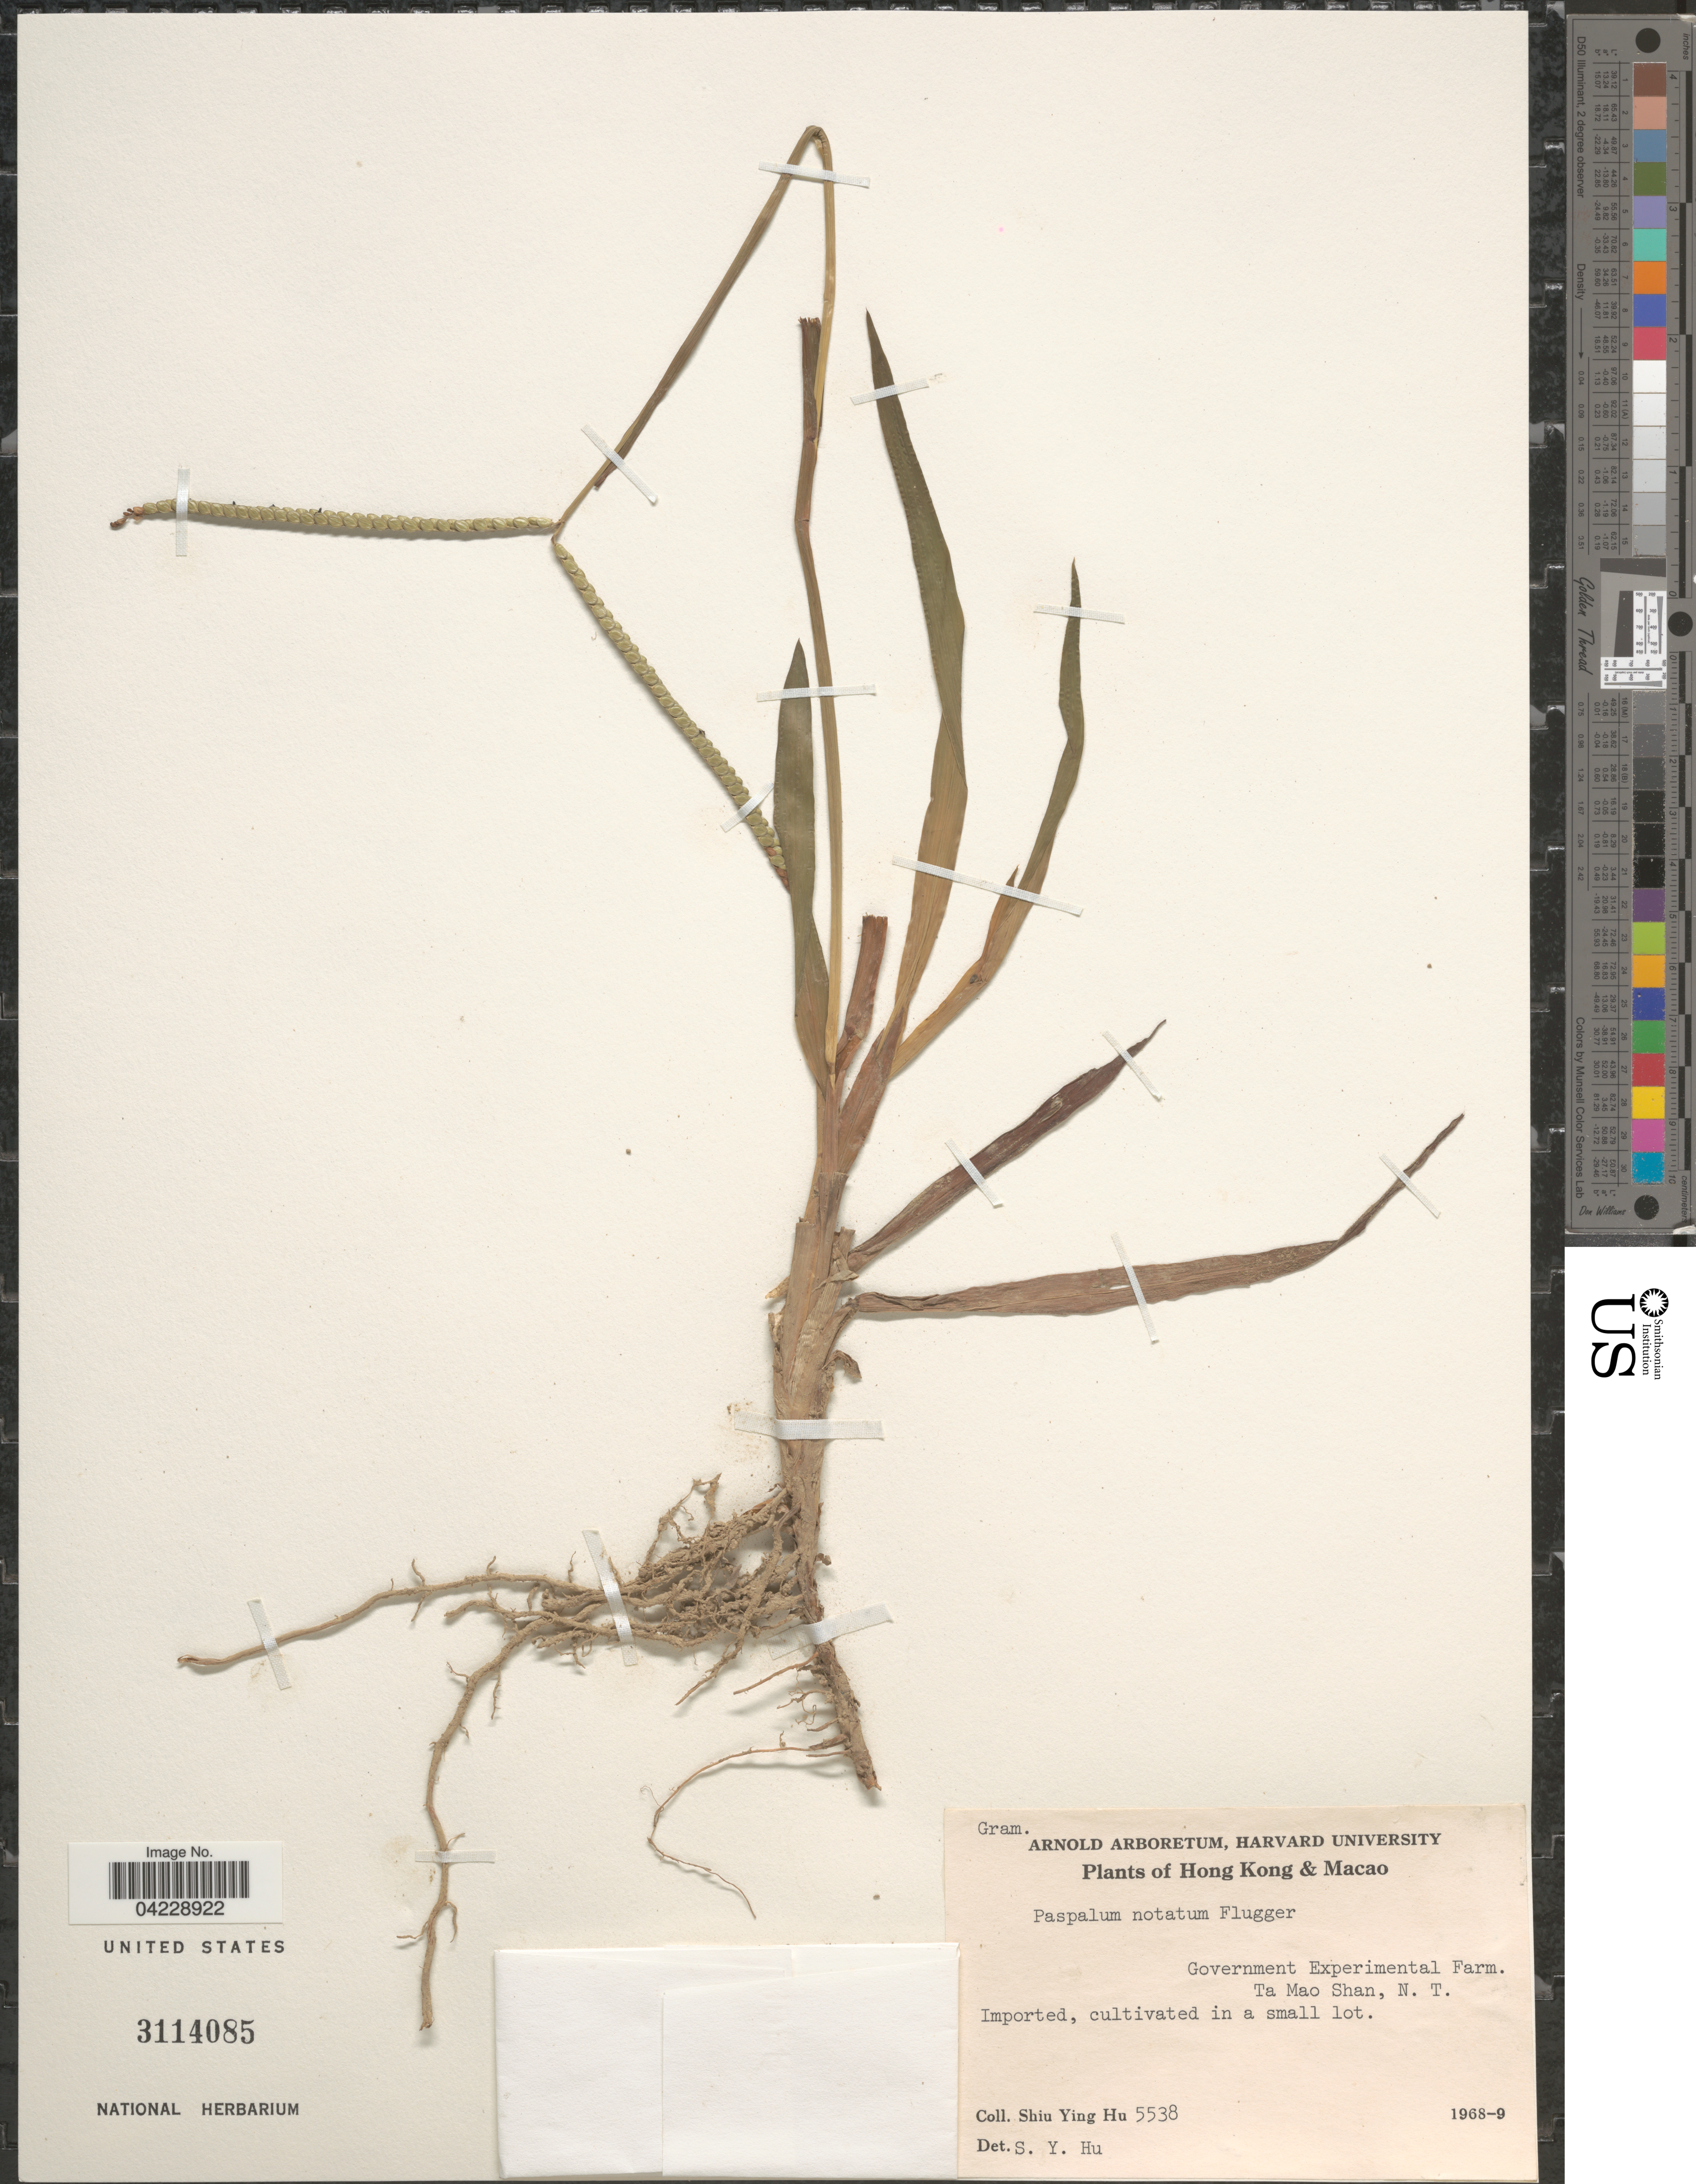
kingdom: Plantae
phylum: Tracheophyta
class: Liliopsida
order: Poales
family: Poaceae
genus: Paspalum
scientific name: Paspalum notatum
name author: Flüggé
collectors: S. Y. Hu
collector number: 5538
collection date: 1968/1969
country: China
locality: Hong Kong & Macao. Government Experimental Farm. Ta Mao Shan, N. T. In a small lot.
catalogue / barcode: US 3114085